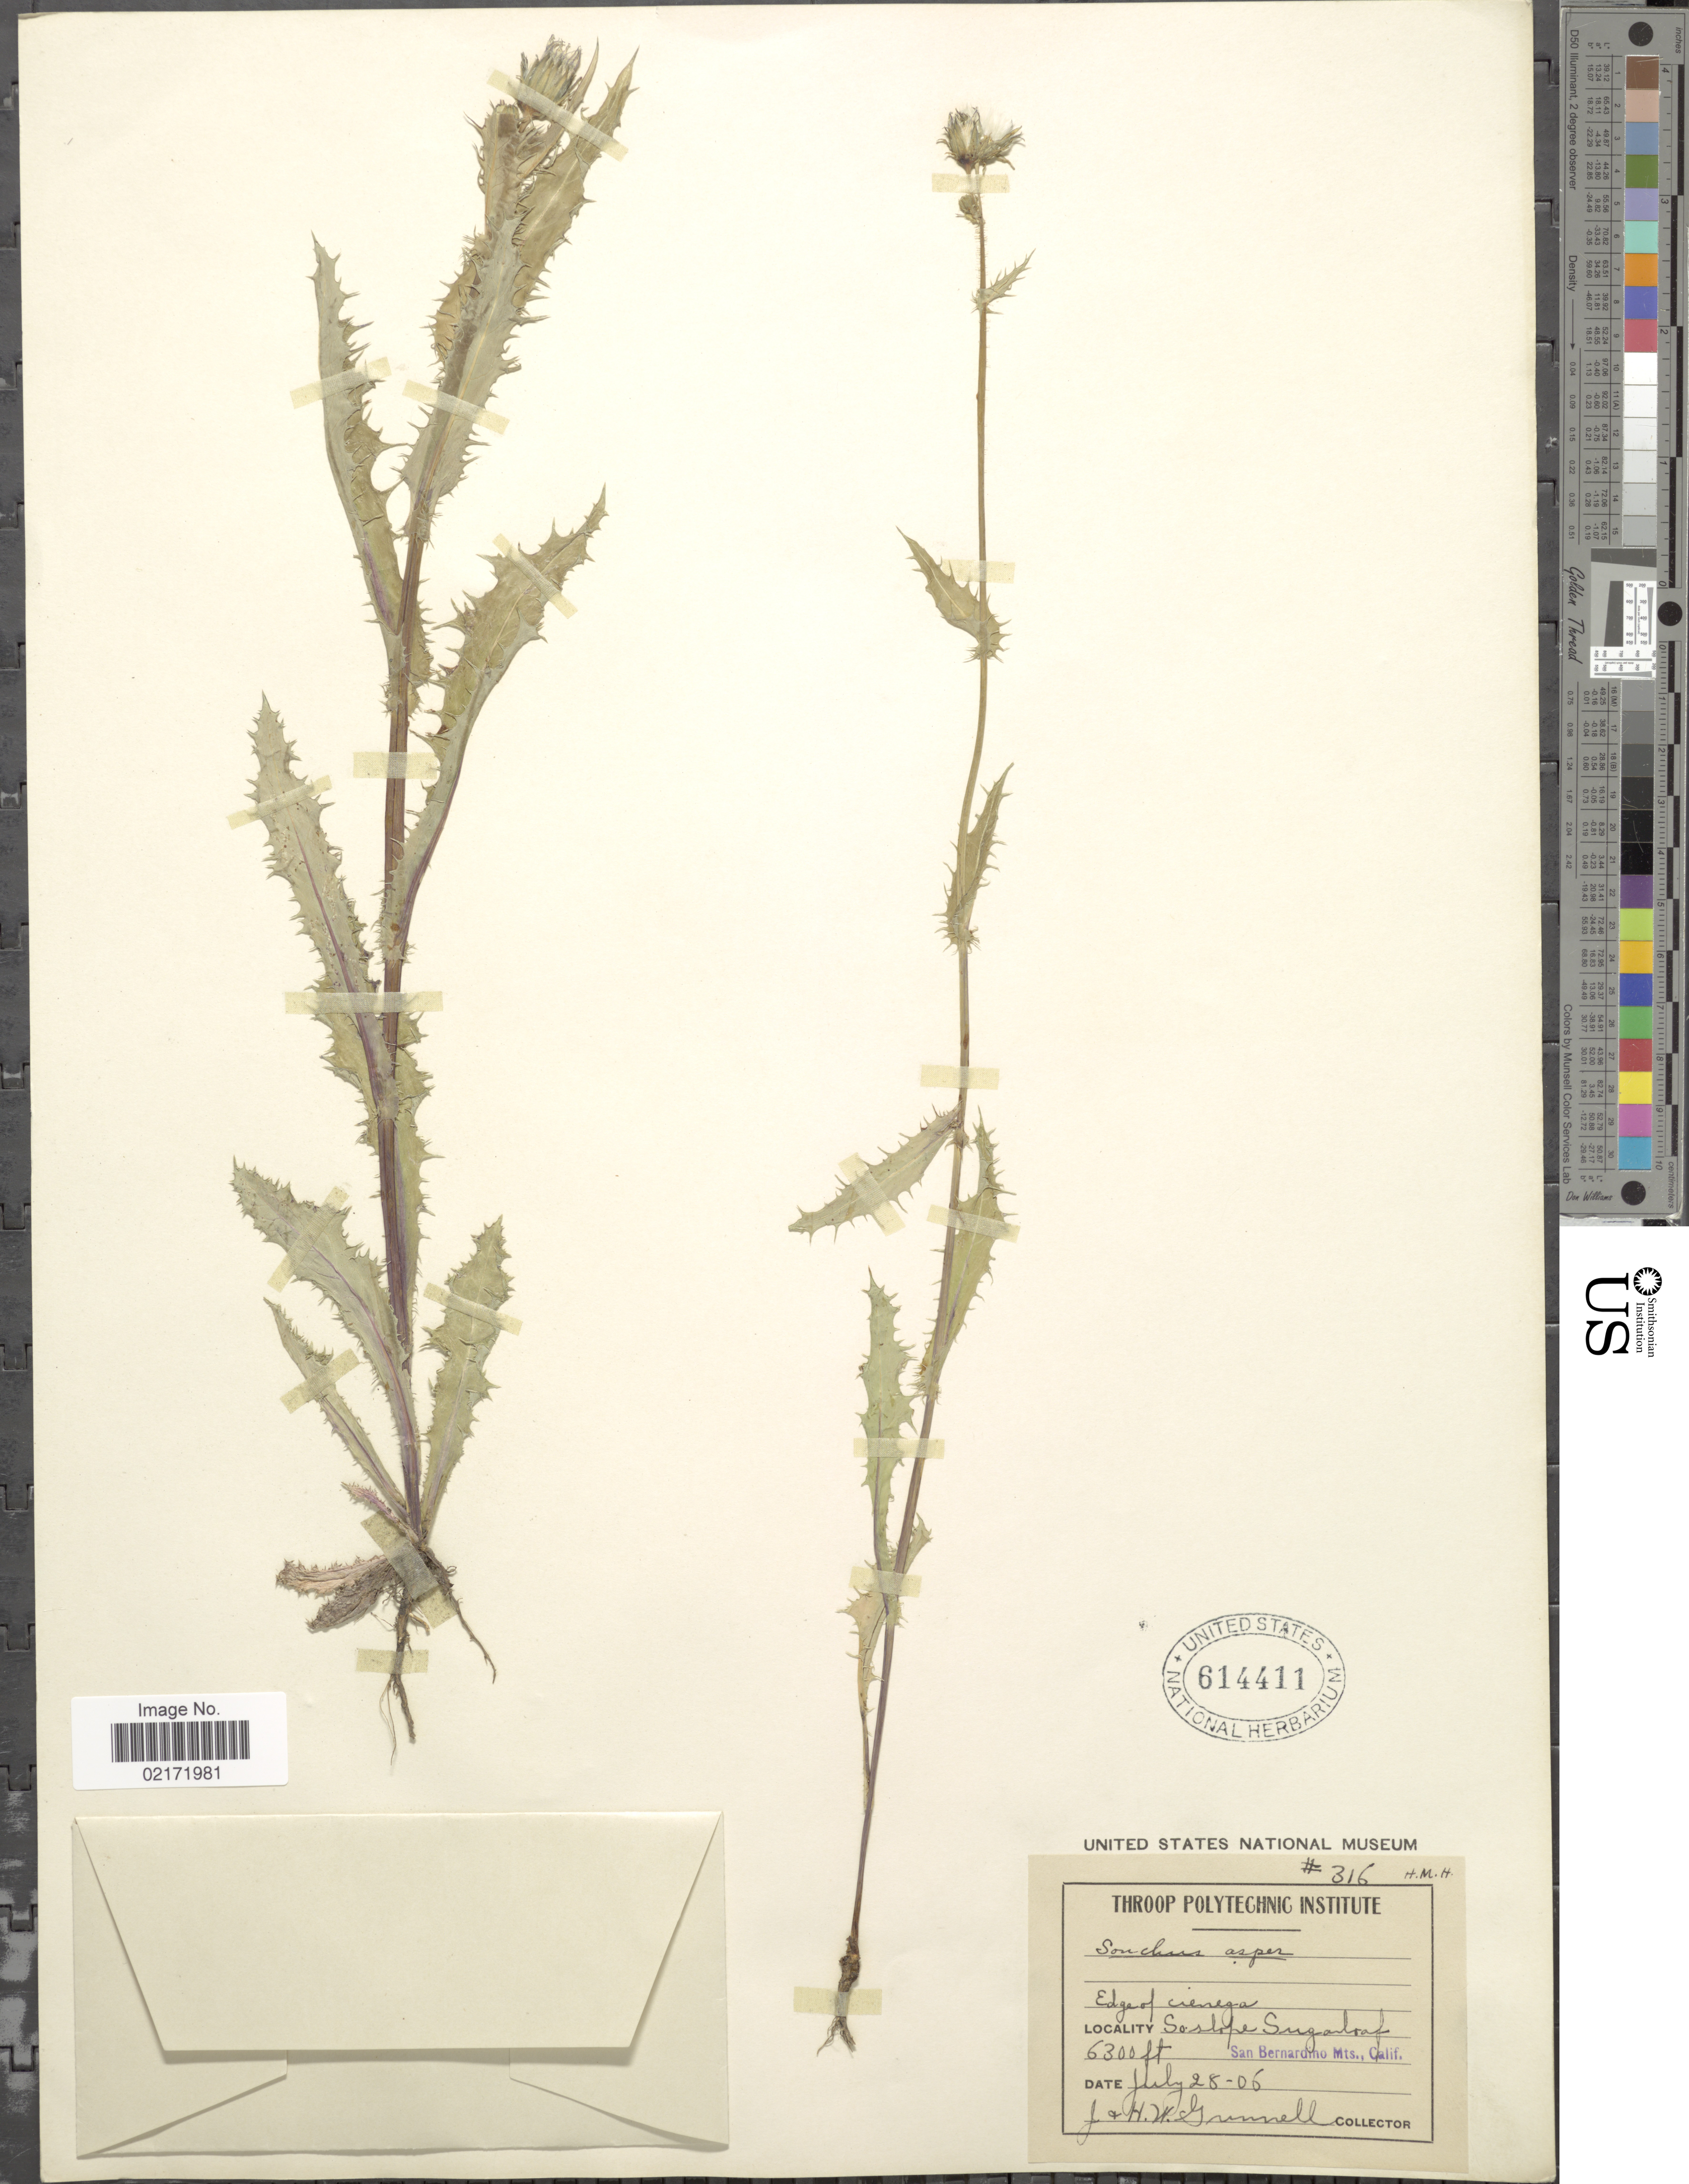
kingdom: Plantae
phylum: Tracheophyta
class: Magnoliopsida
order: Asterales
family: Asteraceae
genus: Sonchus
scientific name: Sonchus asper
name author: (L.) Hill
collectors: J. Grinnell & H. Grinnell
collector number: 316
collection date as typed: Transcribed d/m/y: 25/7/06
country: United States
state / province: California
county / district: San Bernardino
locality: Edge of cienega, So slope Sugarload, San Bernardino Mts.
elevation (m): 1920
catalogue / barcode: US 614411